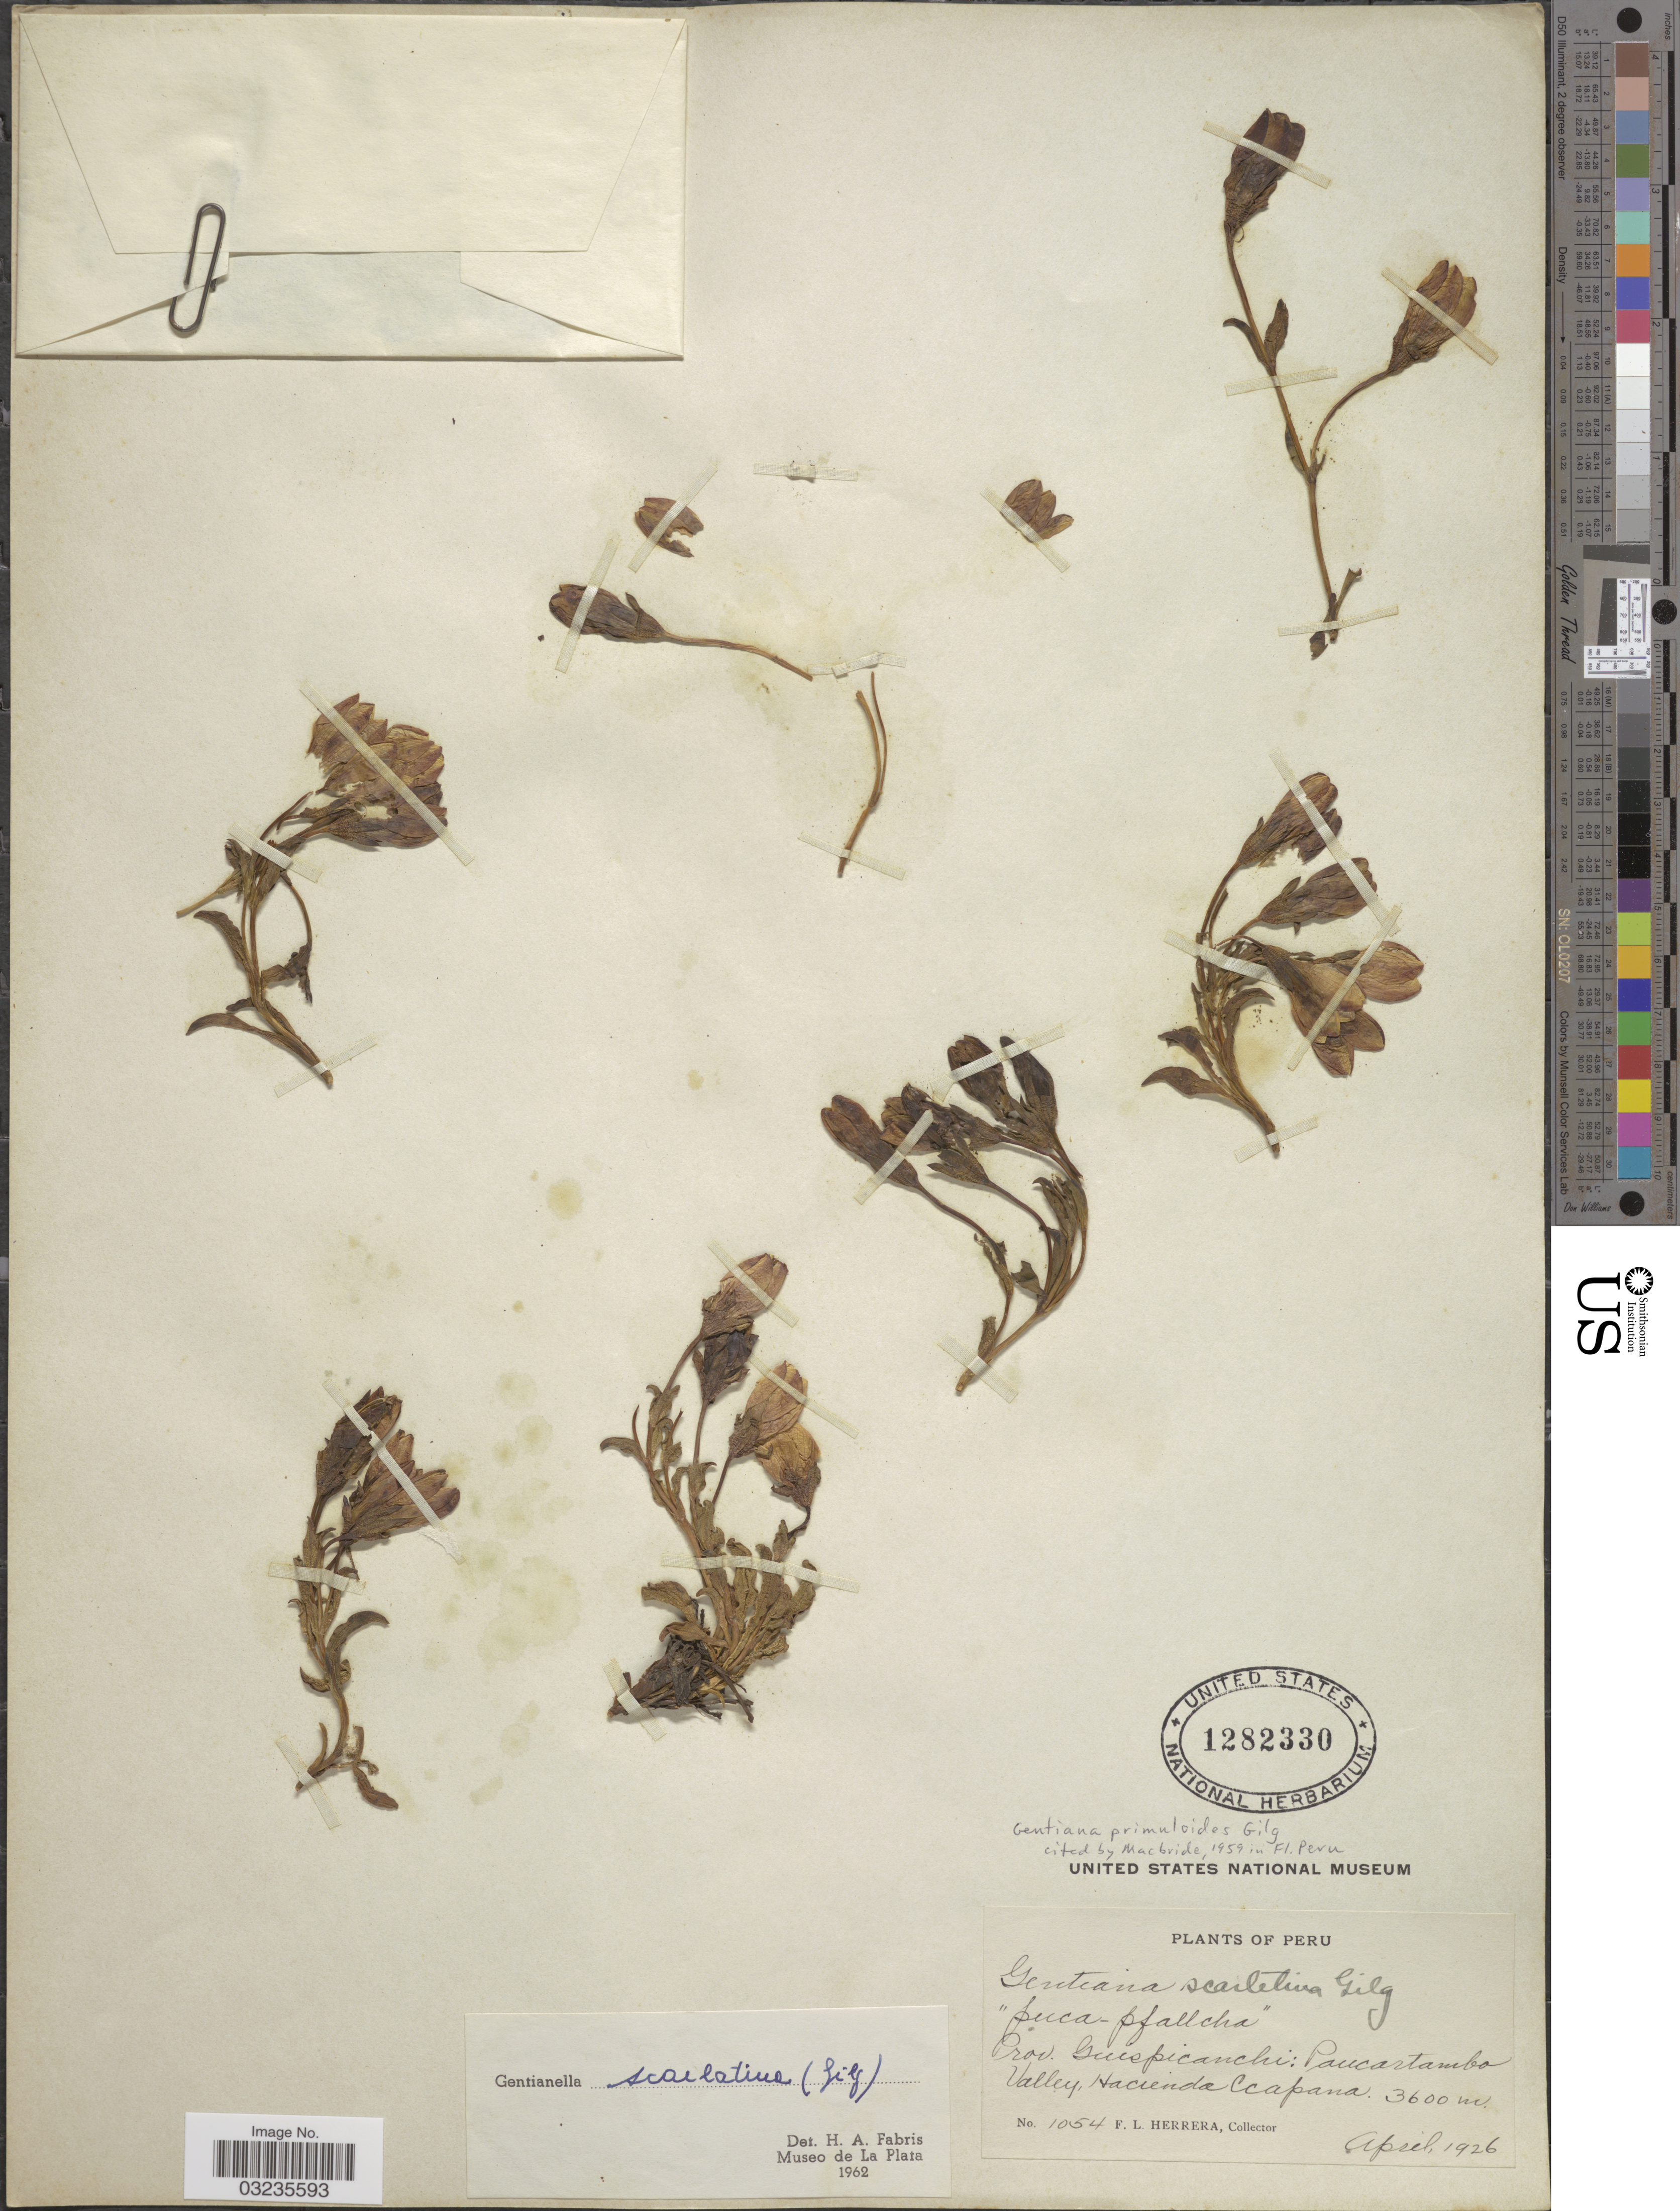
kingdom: Plantae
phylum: Tracheophyta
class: Magnoliopsida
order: Gentianales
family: Gentianaceae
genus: Gentiana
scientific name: Gentiana scarlatina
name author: Gilg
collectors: F. L. Herrera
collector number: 1054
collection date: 1926-04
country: Peru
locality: Prov. Guispicanchi: Paucartambo Valley, Hacienda Ccapana.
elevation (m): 3600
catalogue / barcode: US 1282330